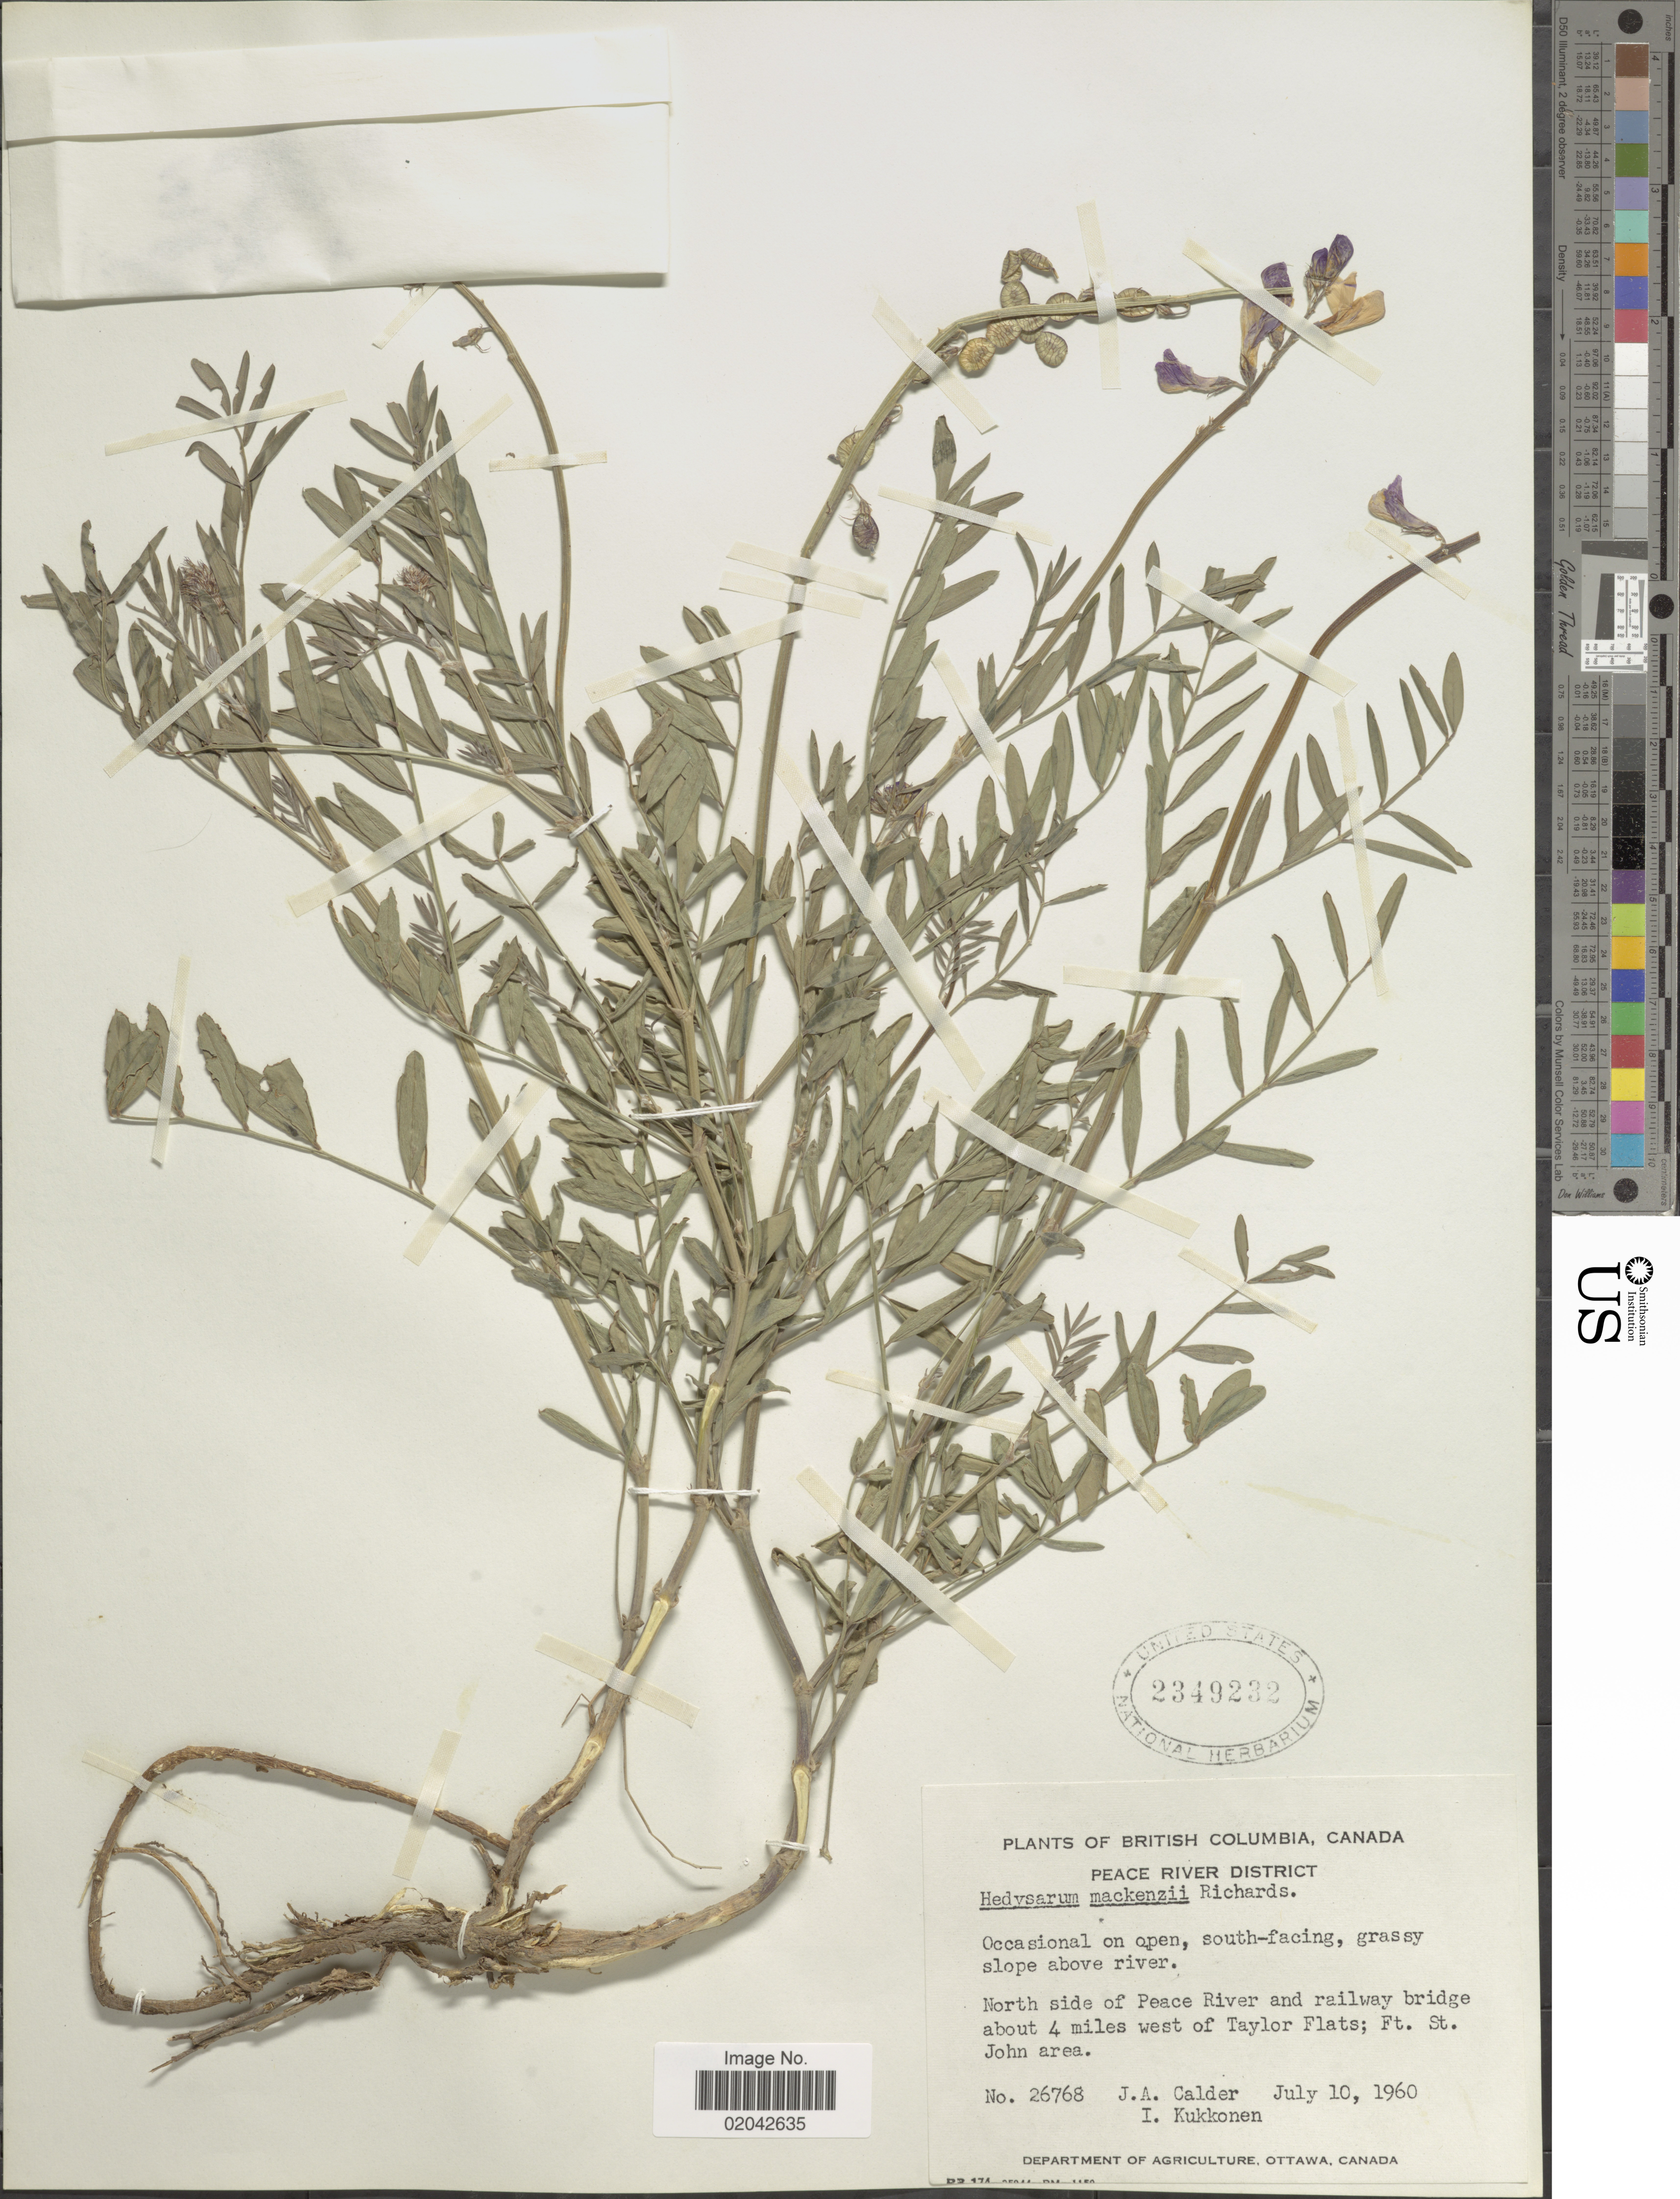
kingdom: Plantae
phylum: Tracheophyta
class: Magnoliopsida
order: Fabales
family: Fabaceae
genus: Hedysarum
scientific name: Hedysarum mackenziei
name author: Richardson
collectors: J. A. Calder & I. Kukkonen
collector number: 26768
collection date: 1960-07-10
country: Canada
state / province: British Columbia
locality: Peace River District, occasional on open, south-facing, grassy slope above river, north side of Peace River and railway bridge about 4 miles west of Taylor Flats; Ft. St. John area.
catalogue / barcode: US 2349232